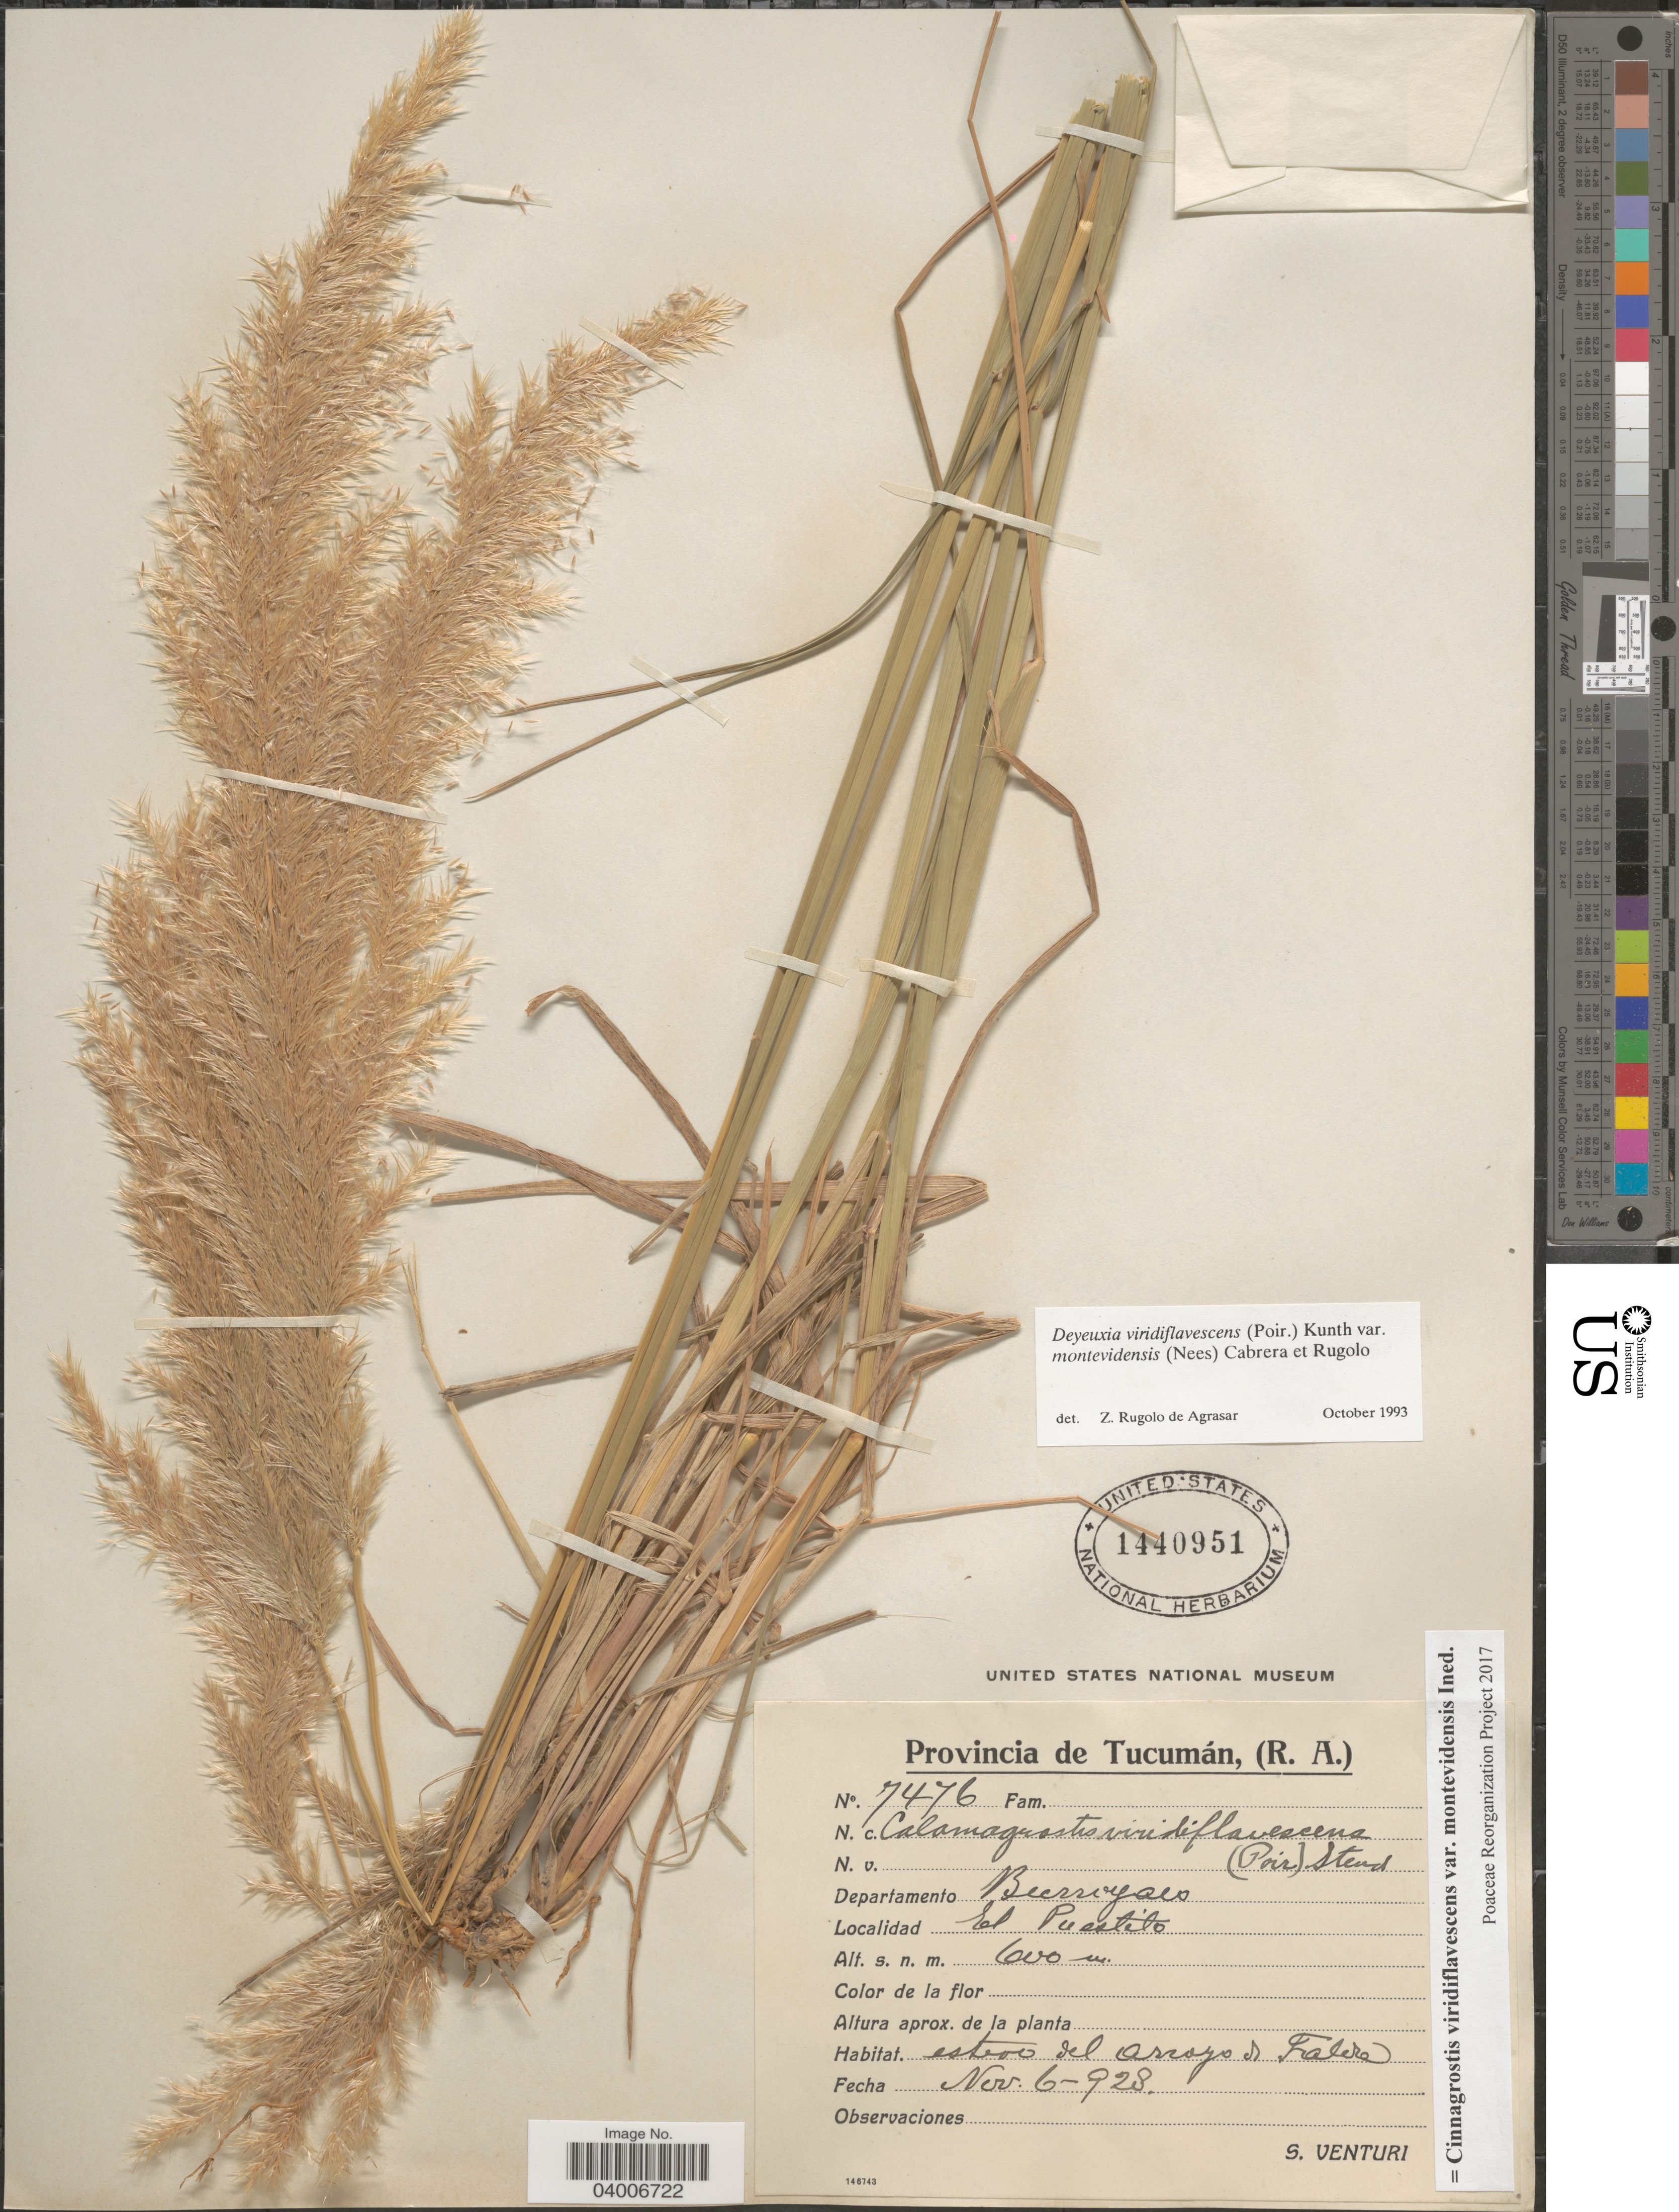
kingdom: Plantae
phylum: Tracheophyta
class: Liliopsida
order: Poales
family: Poaceae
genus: Cinnagrostis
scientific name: Cinnagrostis viridiflavescens var. montevidensis ined.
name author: (Nees) P.M. Peterson et al.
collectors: S. Venturi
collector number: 7476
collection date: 1928-11-06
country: Argentina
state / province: Tucumán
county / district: Burruyacú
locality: El Puestito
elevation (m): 600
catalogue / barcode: US 1440951